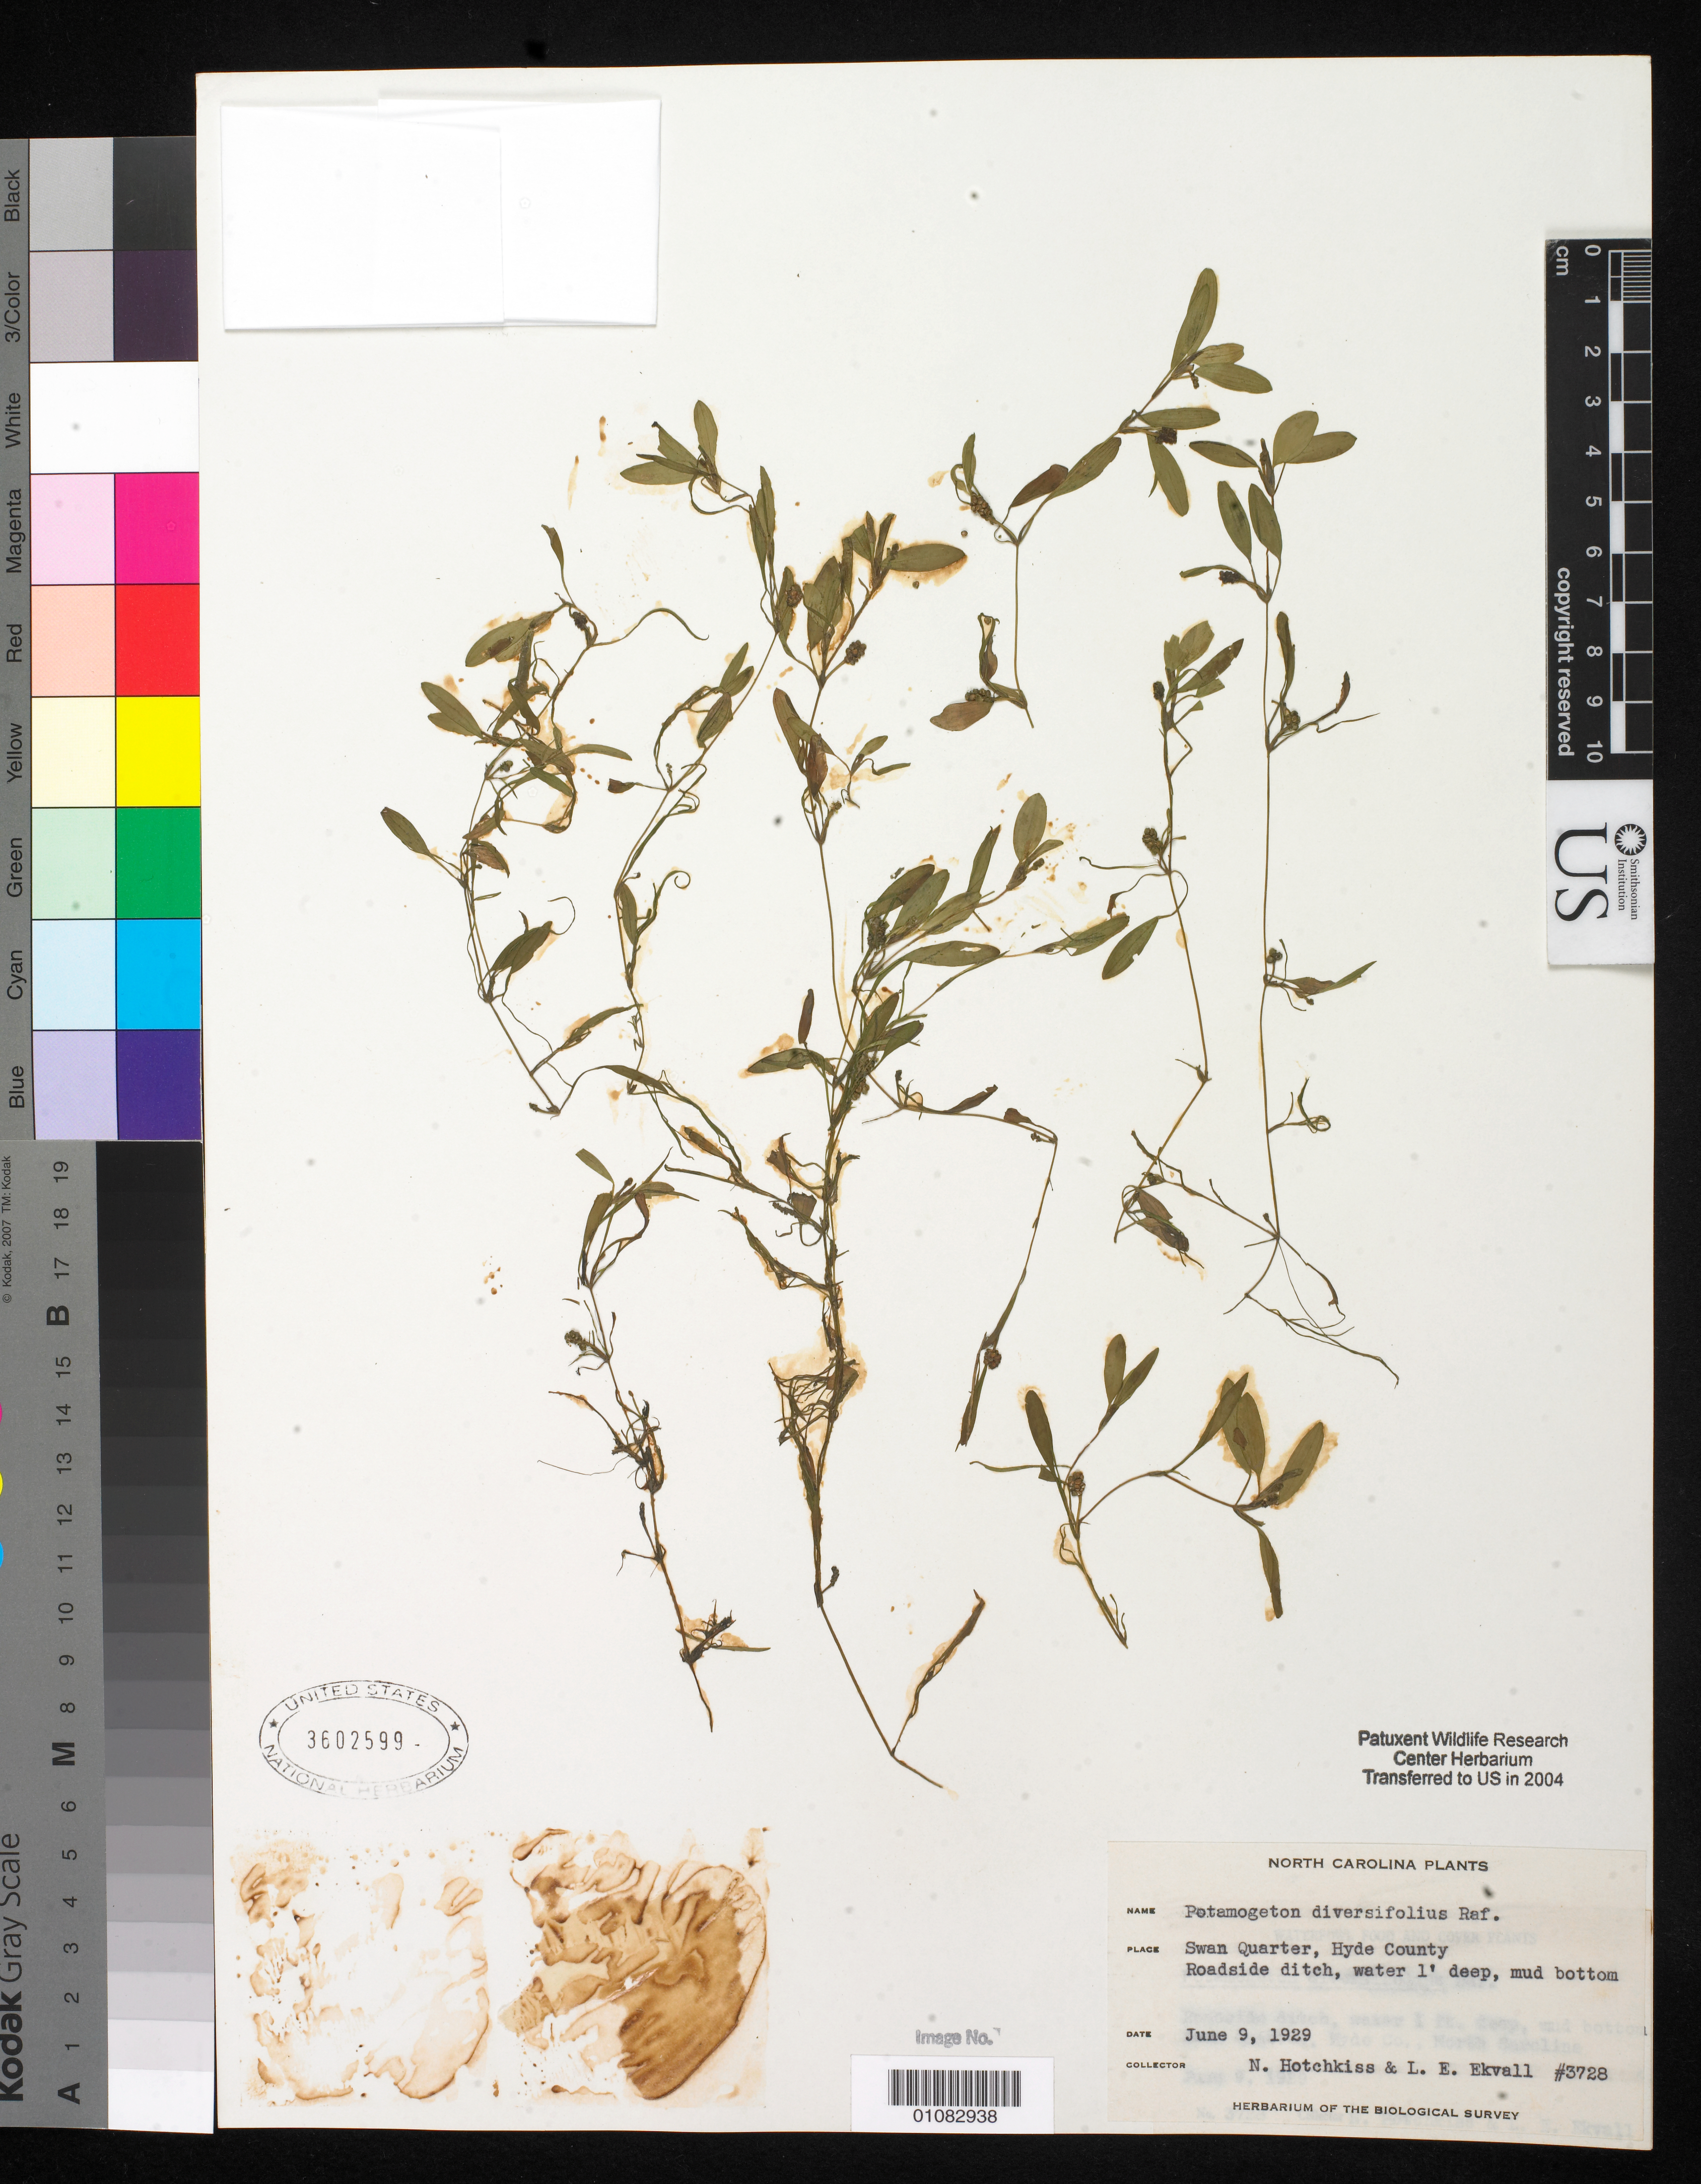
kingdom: Plantae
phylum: Tracheophyta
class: Liliopsida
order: Alismatales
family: Potamogetonaceae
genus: Potamogeton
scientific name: Potamogeton diversifolius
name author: Raf.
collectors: N. Hotchkiss & L. Ekvall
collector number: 3728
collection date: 1929-06-09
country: United States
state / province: North Carolina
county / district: Hyde County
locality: Swan Quarter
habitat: Roadside ditch, mud bottom.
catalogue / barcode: US 3602599